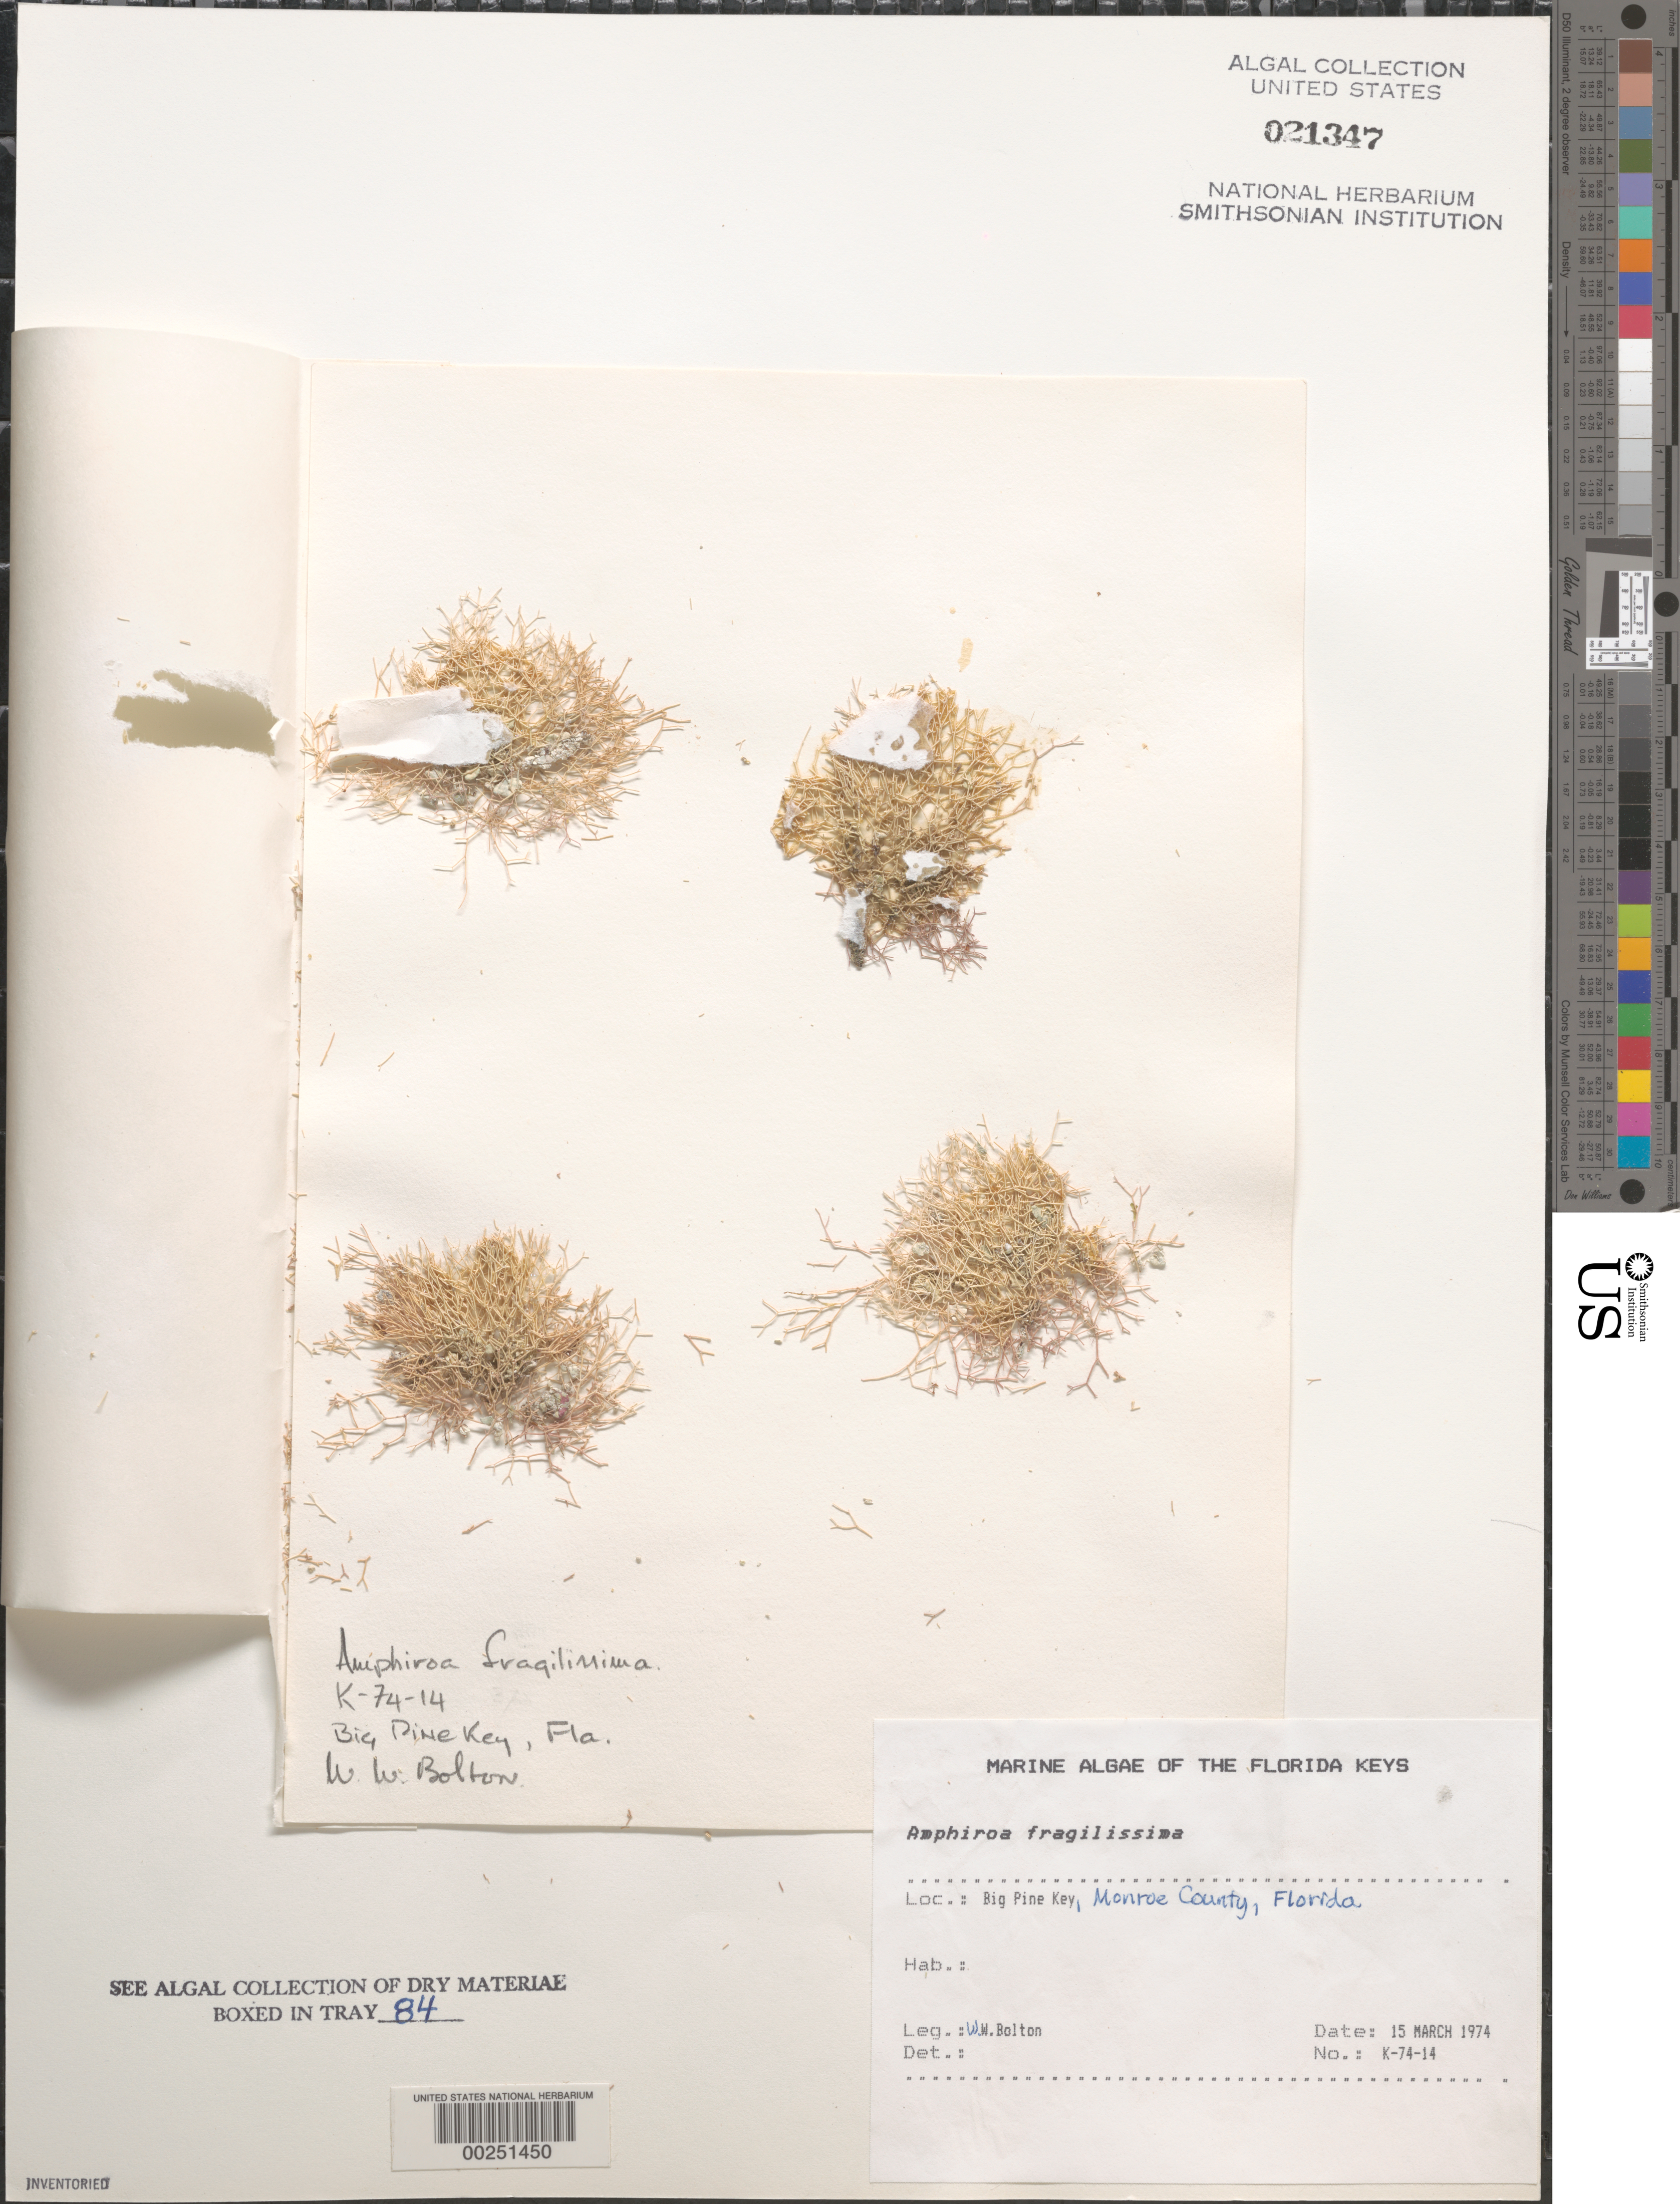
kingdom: Plantae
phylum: Rhodophyta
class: Florideophyceae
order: Corallinales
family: Lithophyllaceae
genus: Amphiroa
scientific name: Amphiroa fragilissima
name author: (L.) J.V.Lamouroux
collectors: W. Bolton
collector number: K-74-14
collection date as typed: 15 Mar 1974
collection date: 1974-03-15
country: United States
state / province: Florida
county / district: Monroe County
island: Big Pine Key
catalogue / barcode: US 21347